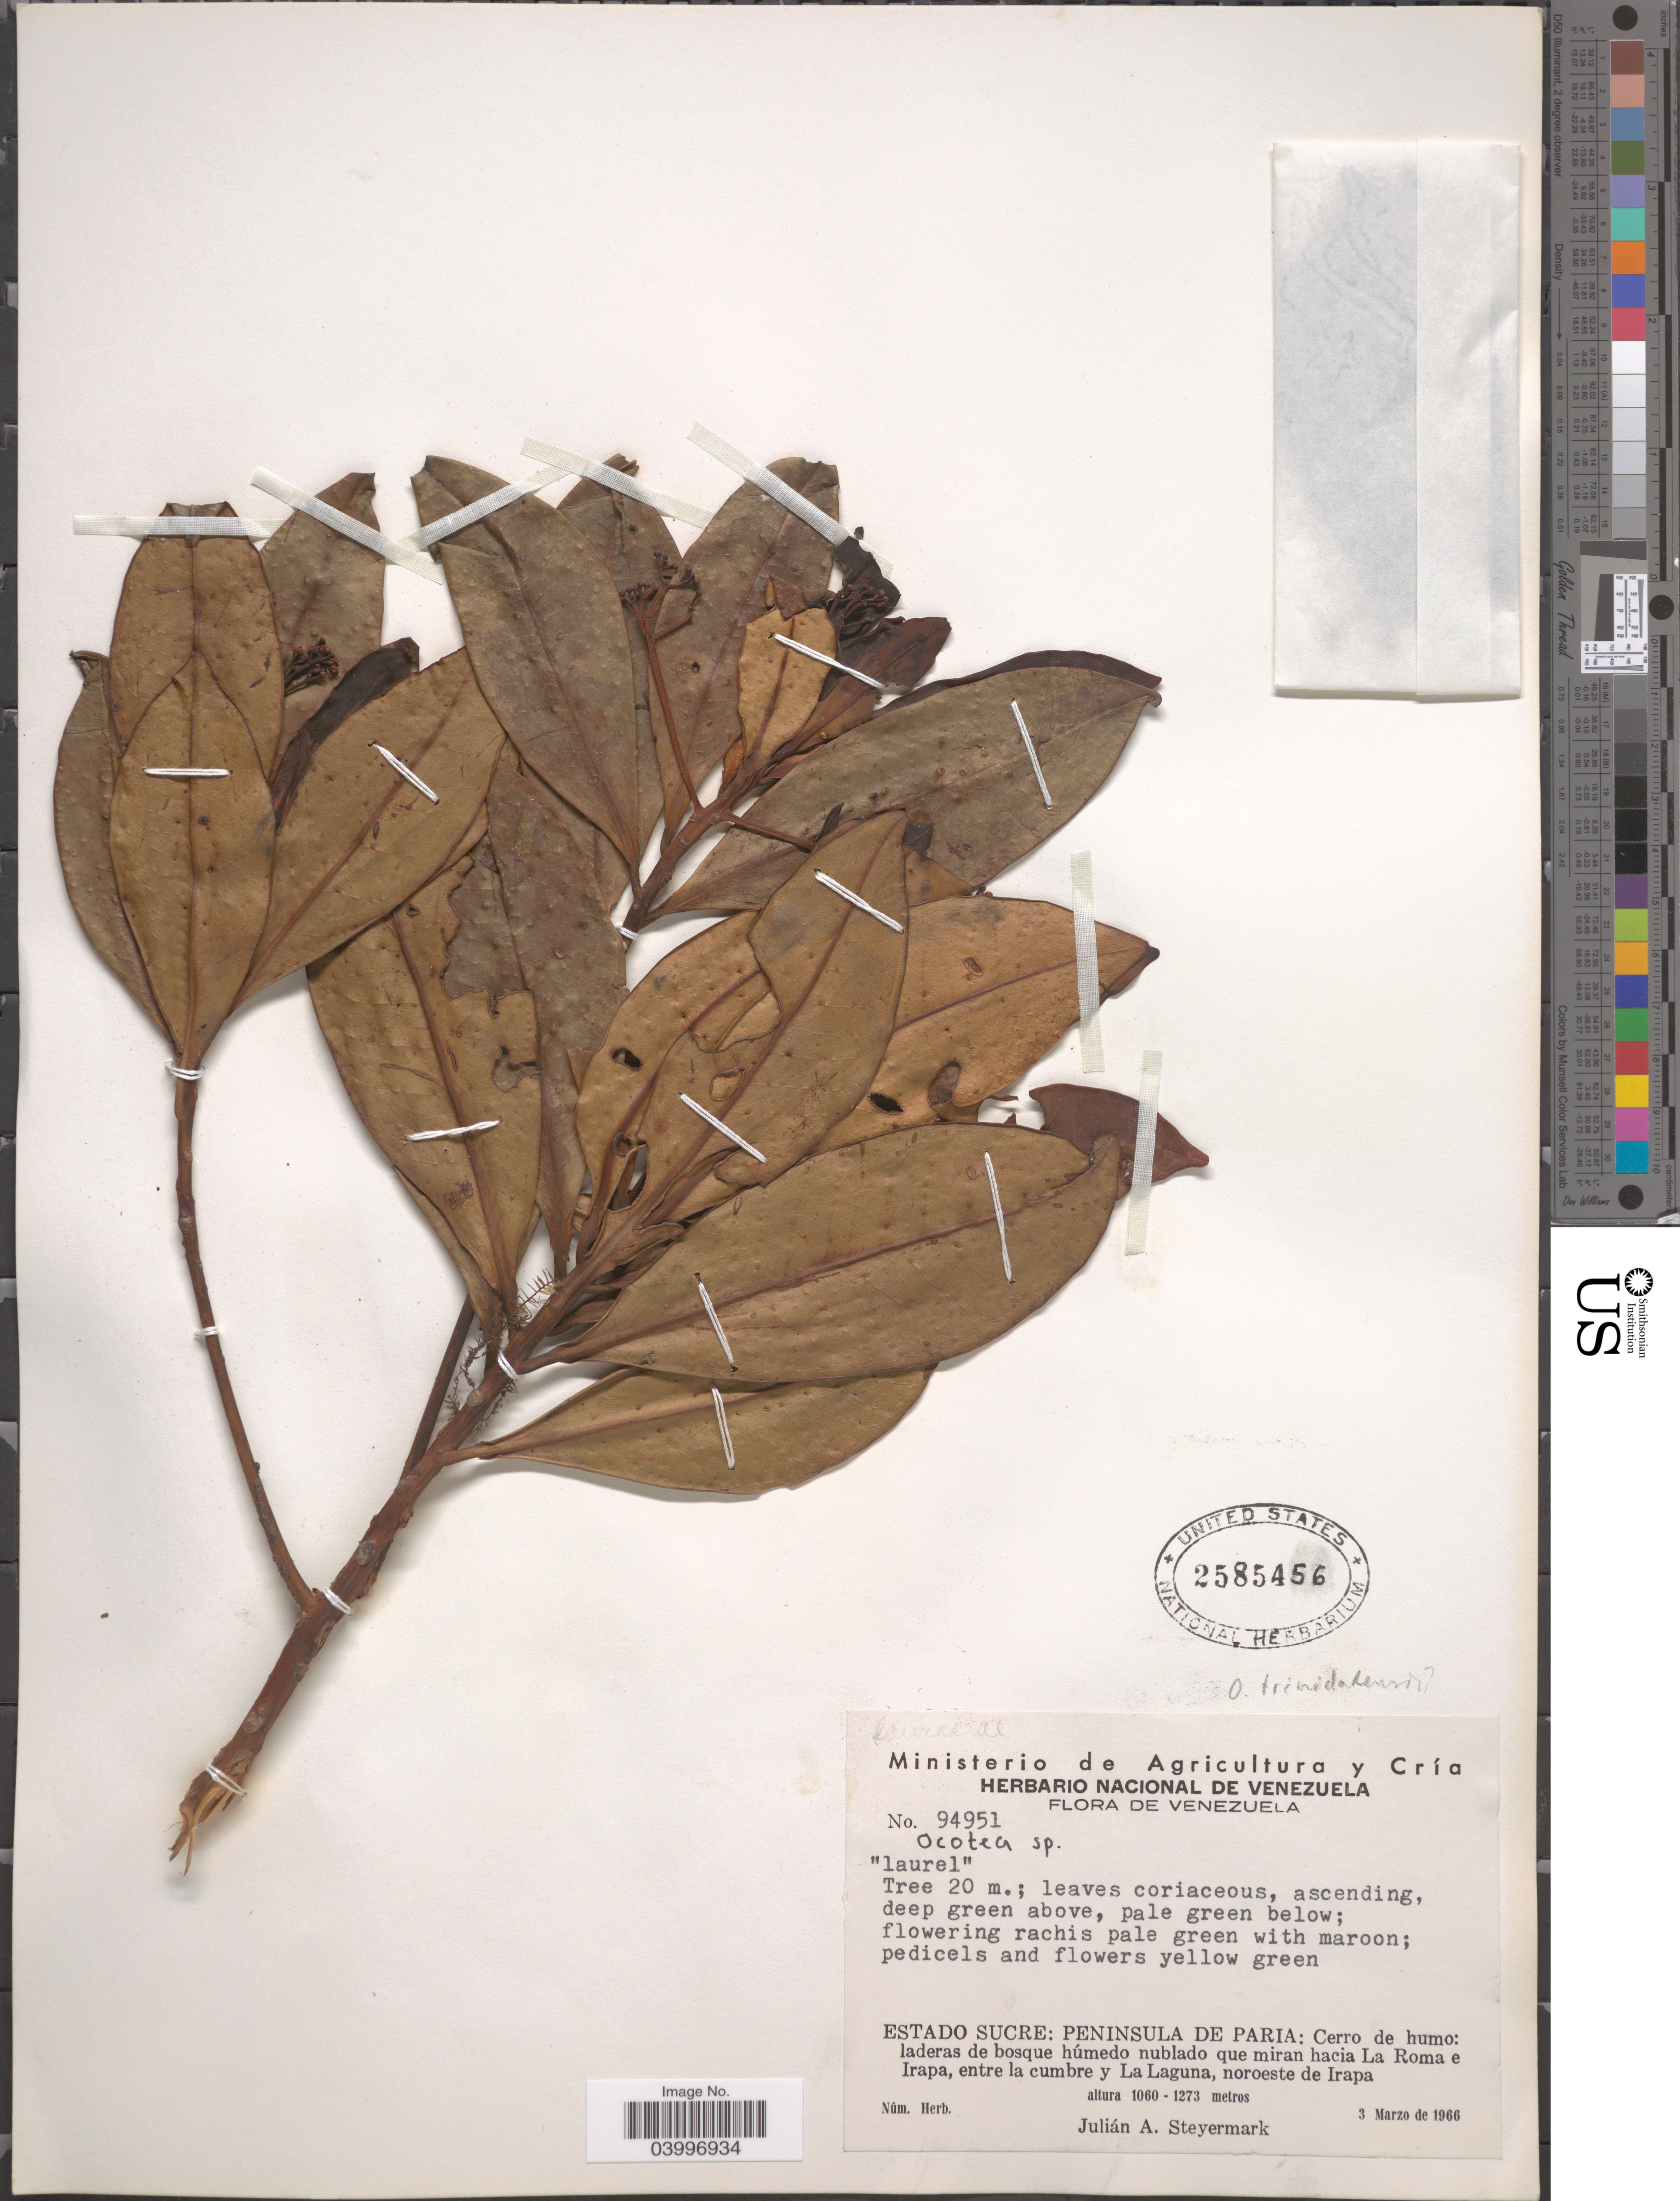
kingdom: Plantae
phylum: Tracheophyta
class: Magnoliopsida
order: Laurales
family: Lauraceae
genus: Ocotea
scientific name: Ocotea sp.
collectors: J. Steyermark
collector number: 94951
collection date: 1966-03-03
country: Venezuela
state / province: Sucre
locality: Estado Sucre: Peninsula de Paria: Cerro de humo: laderas de bosque húmedo nublado que miran hacia La Roma e Irapa, entre la cumbre y La Laguna, noroeste de Irapa.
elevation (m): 1060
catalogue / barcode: US 2585456